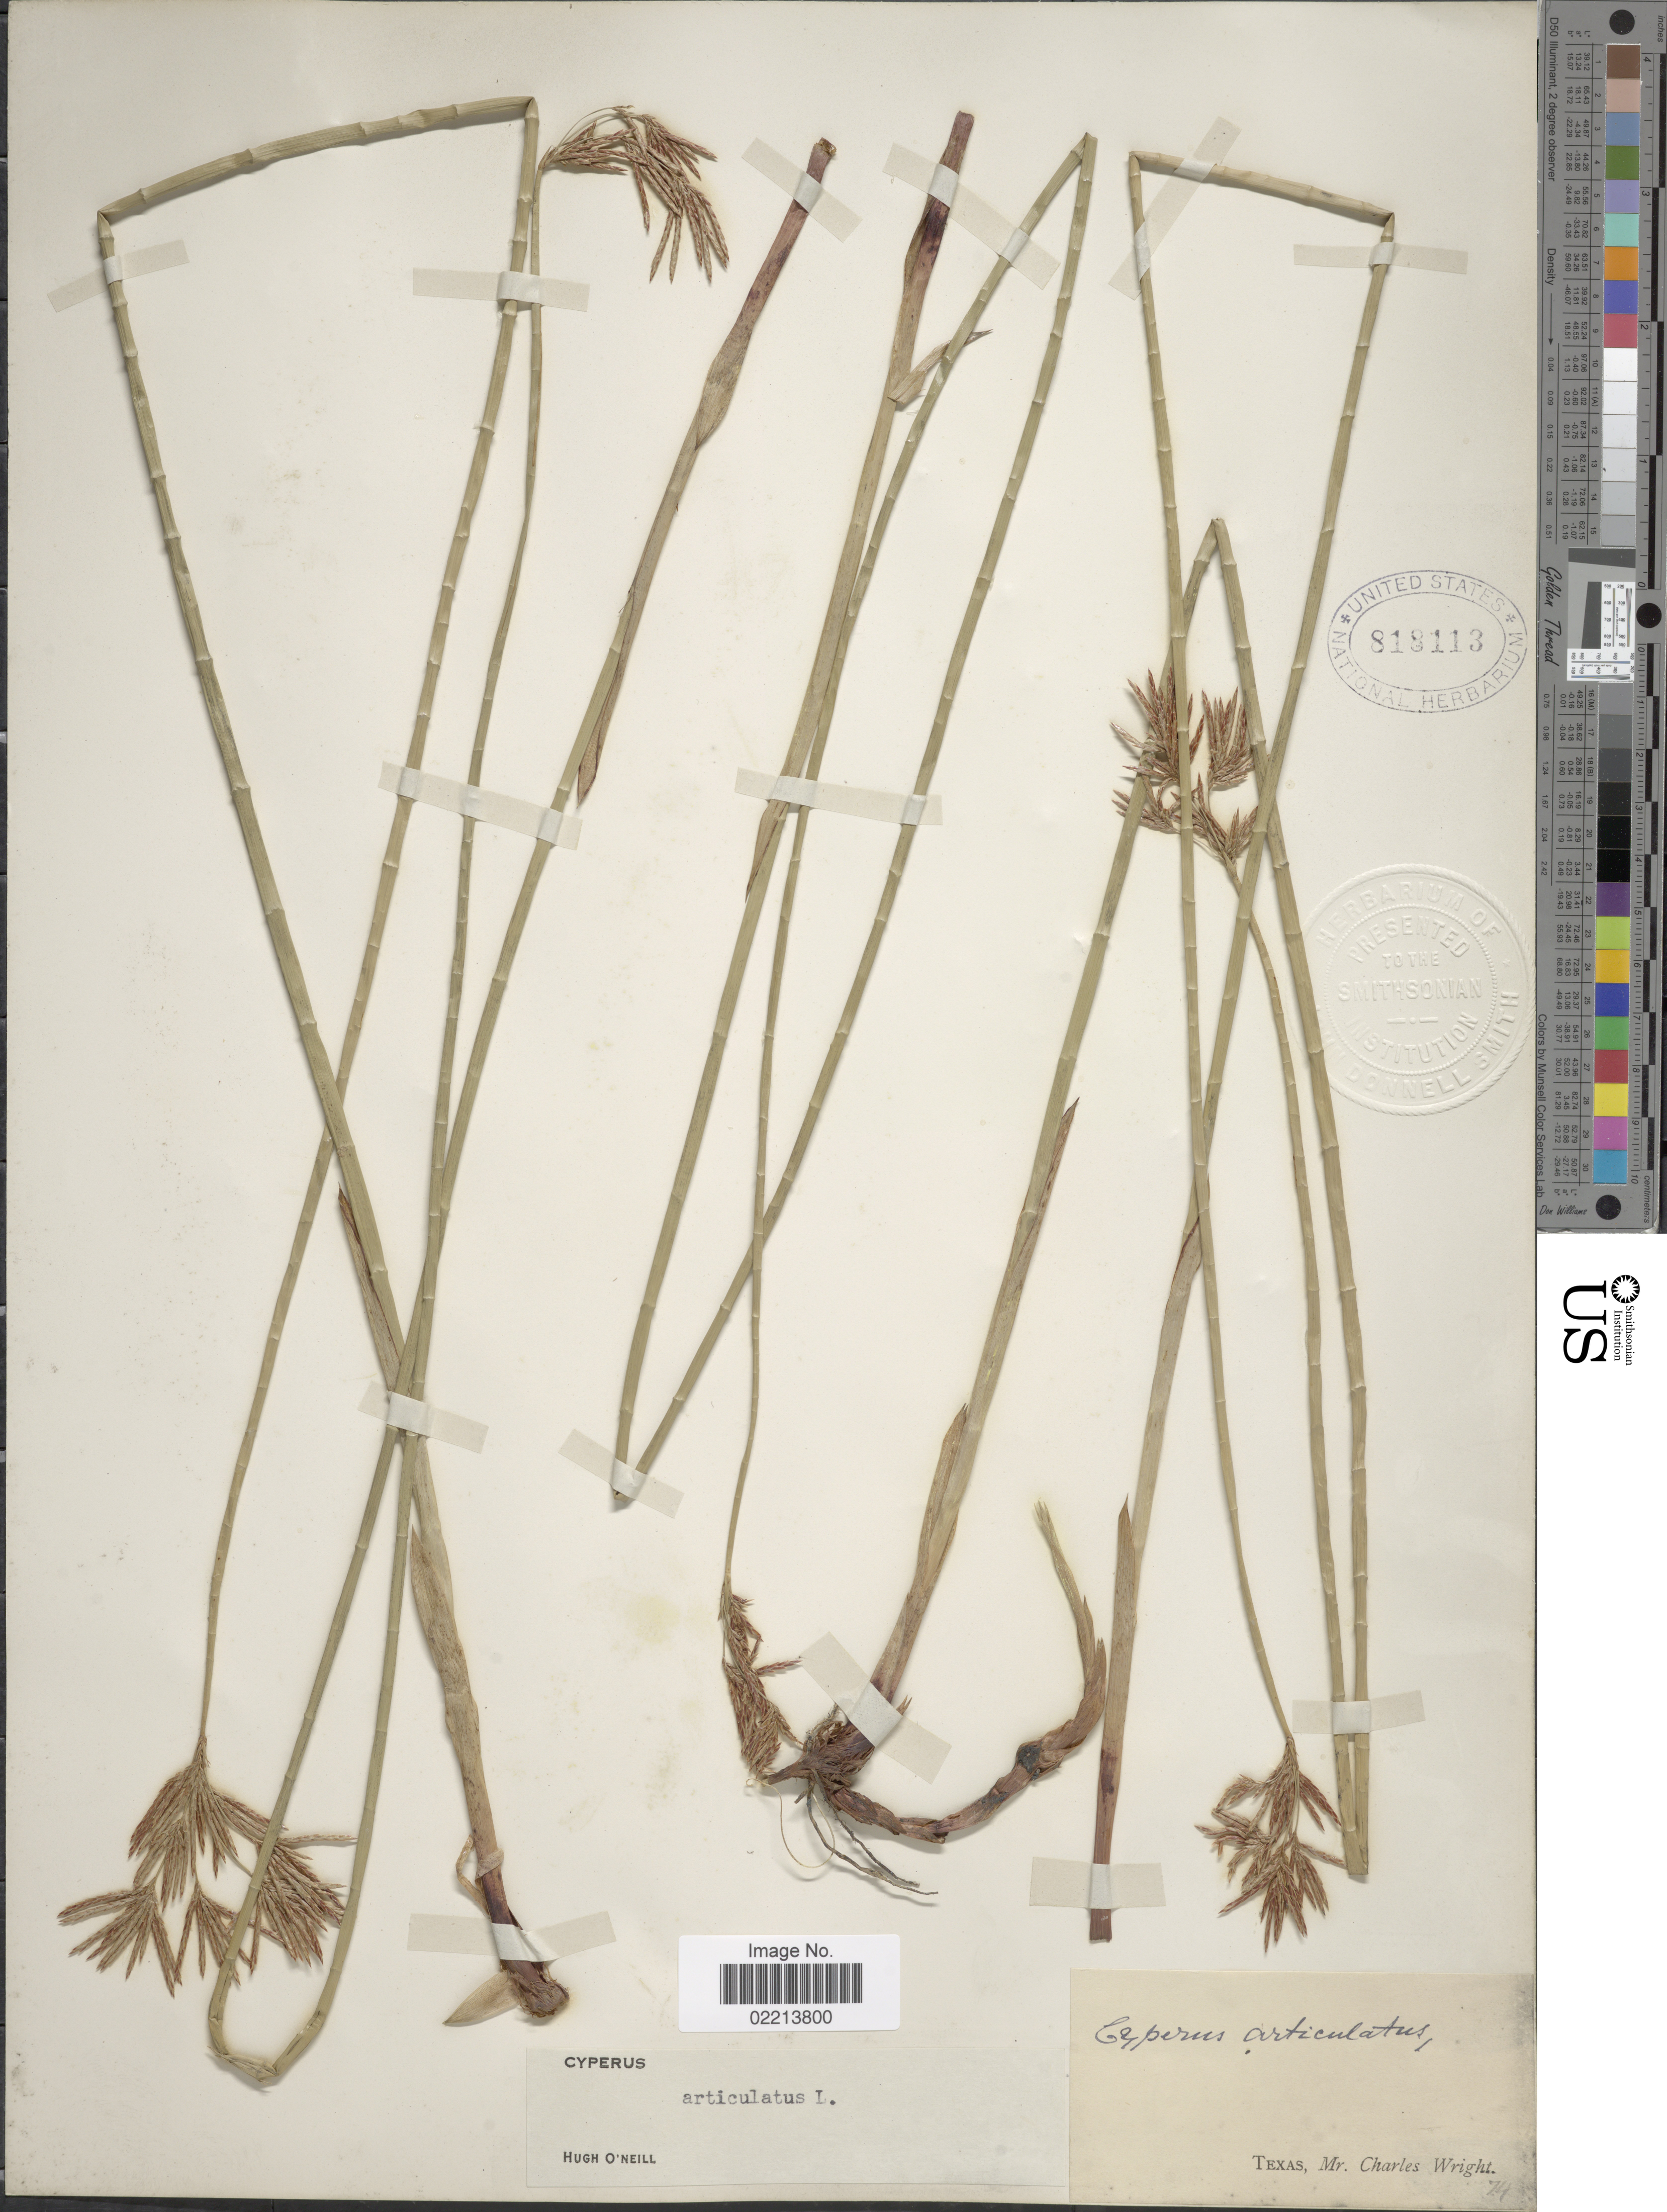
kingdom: Plantae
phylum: Tracheophyta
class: Liliopsida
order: Poales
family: Cyperaceae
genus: Cyperus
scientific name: Cyperus articulatus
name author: L.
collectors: C. Wright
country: United States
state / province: Texas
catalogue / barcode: US 818113